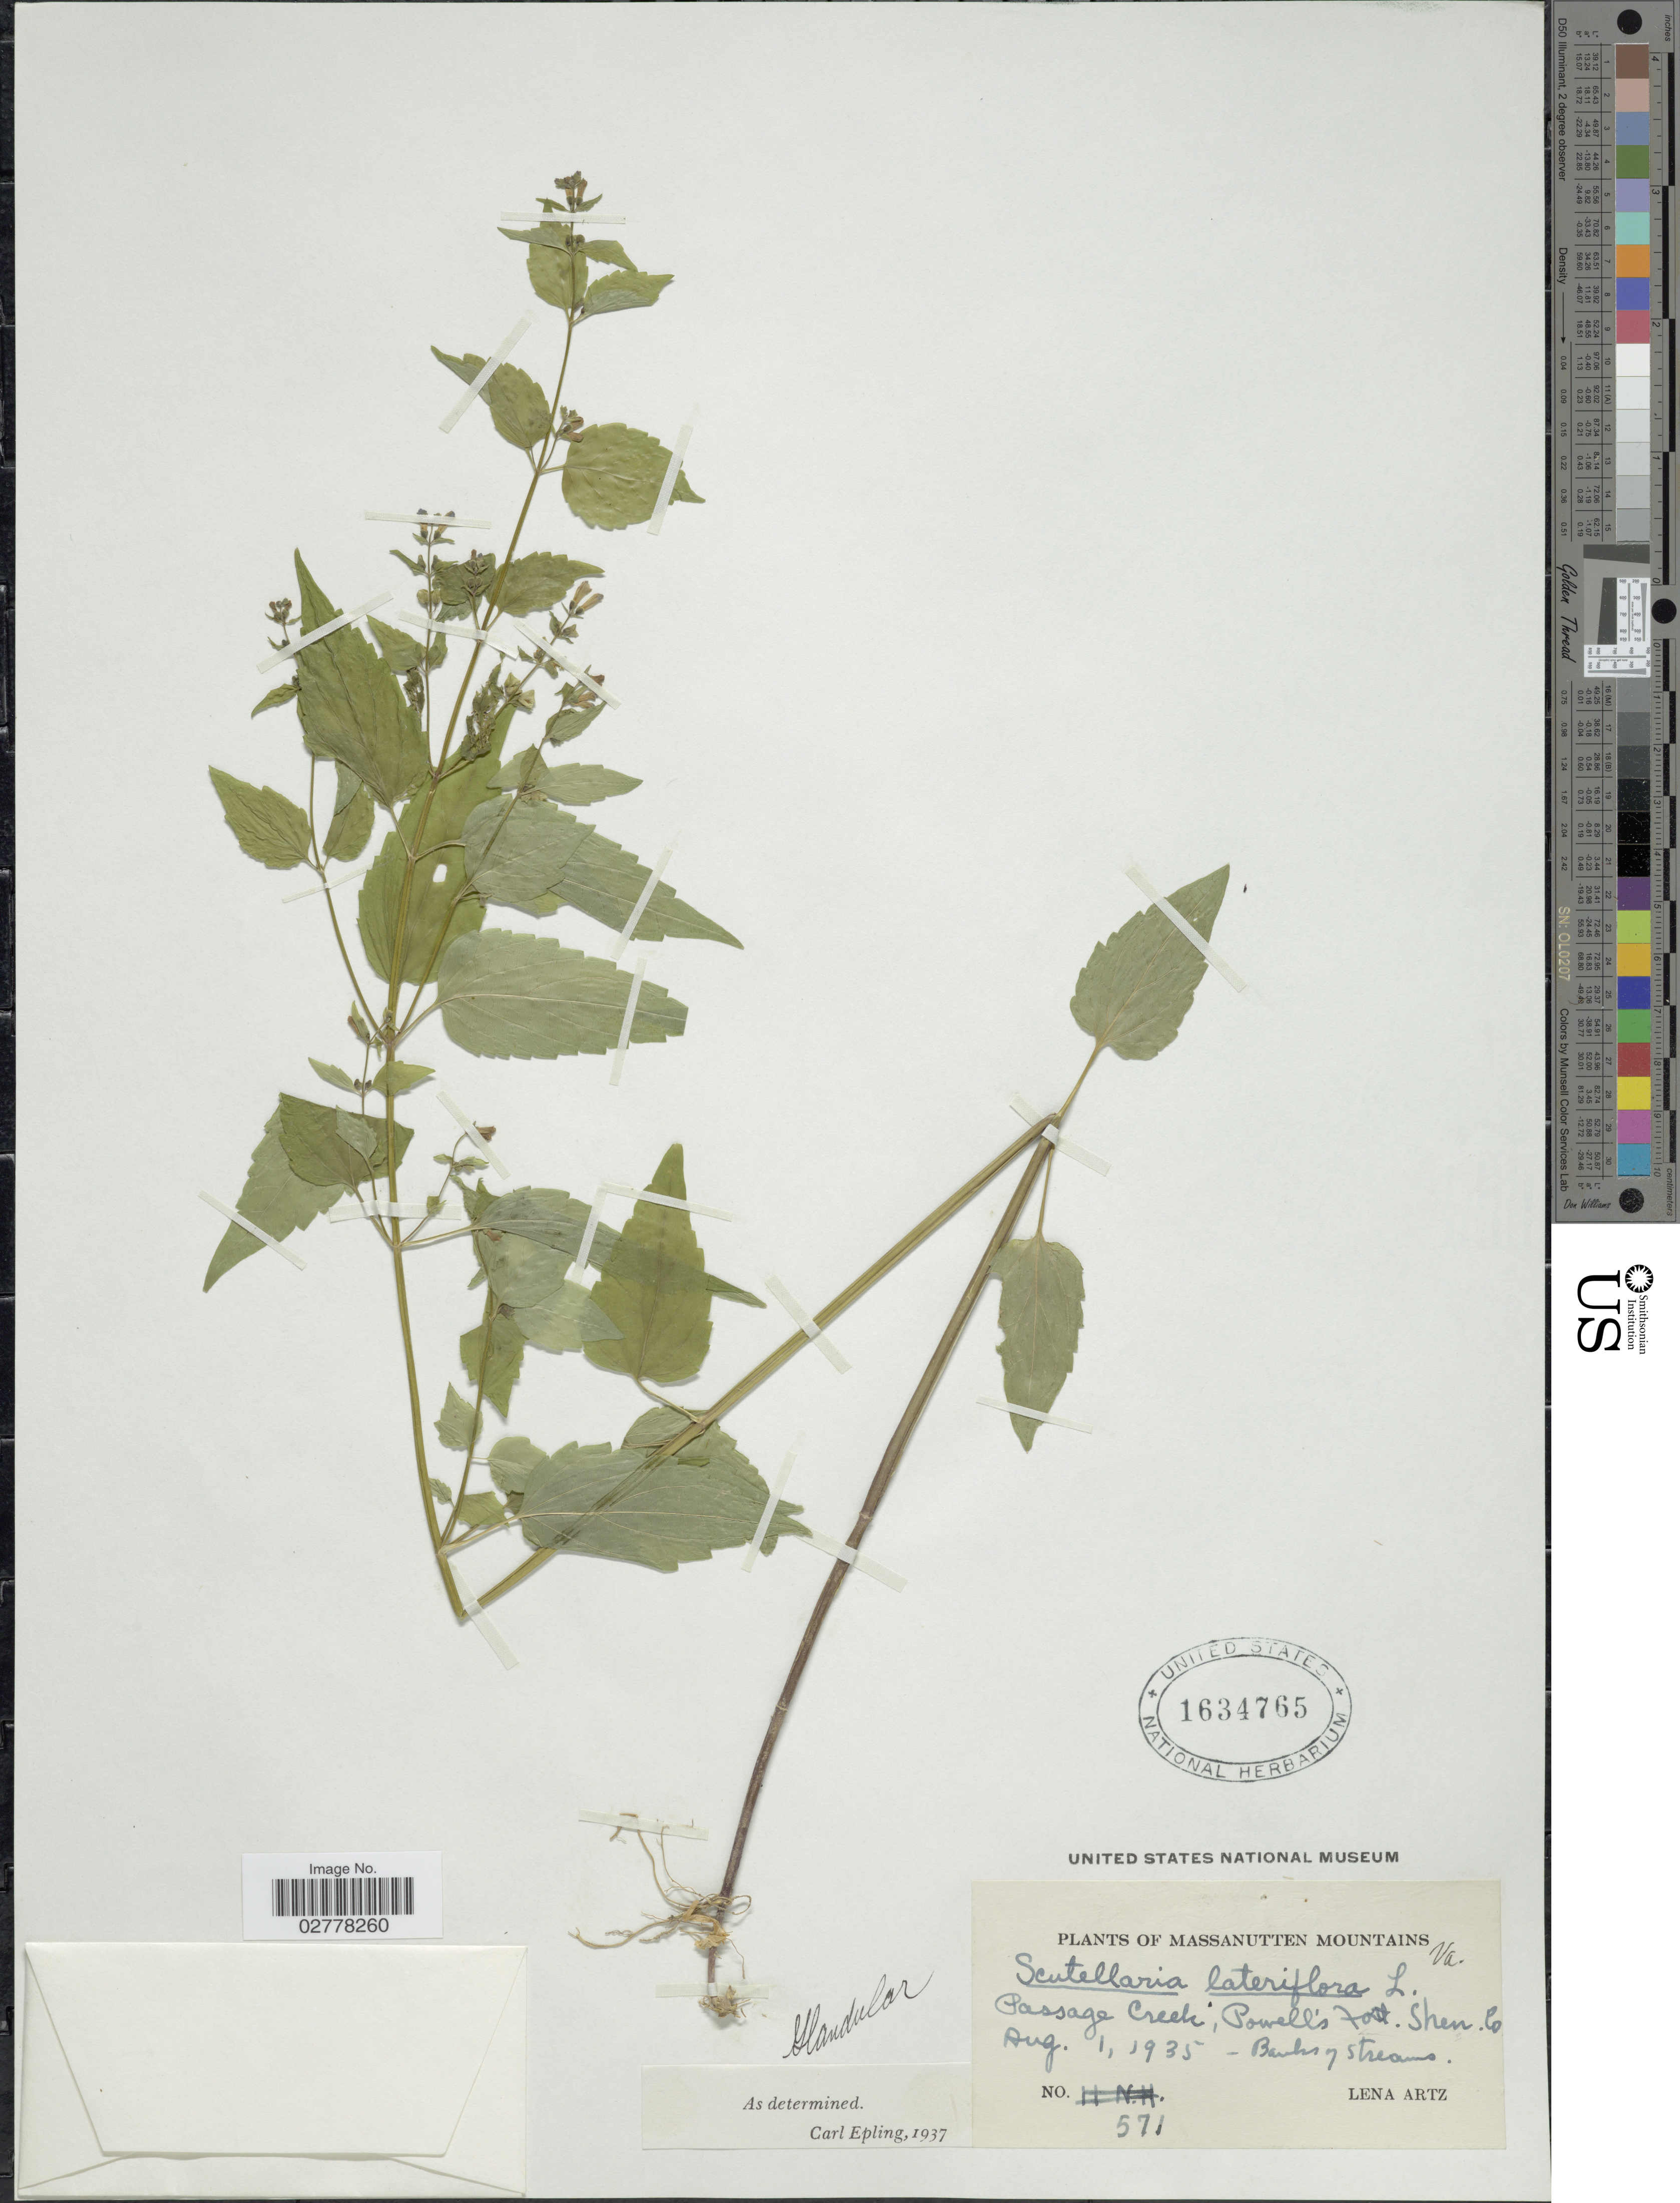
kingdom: Plantae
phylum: Tracheophyta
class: Magnoliopsida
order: Lamiales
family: Lamiaceae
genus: Scutellaria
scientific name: Scutellaria lateriflora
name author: L.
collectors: L. Artz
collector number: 571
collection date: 1935-08-01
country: United States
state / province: Virginia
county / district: Shenandoah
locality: Massanutten Mountains. Passage Creek, Powell´s Fort. Shen. Co.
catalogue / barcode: US 1634765